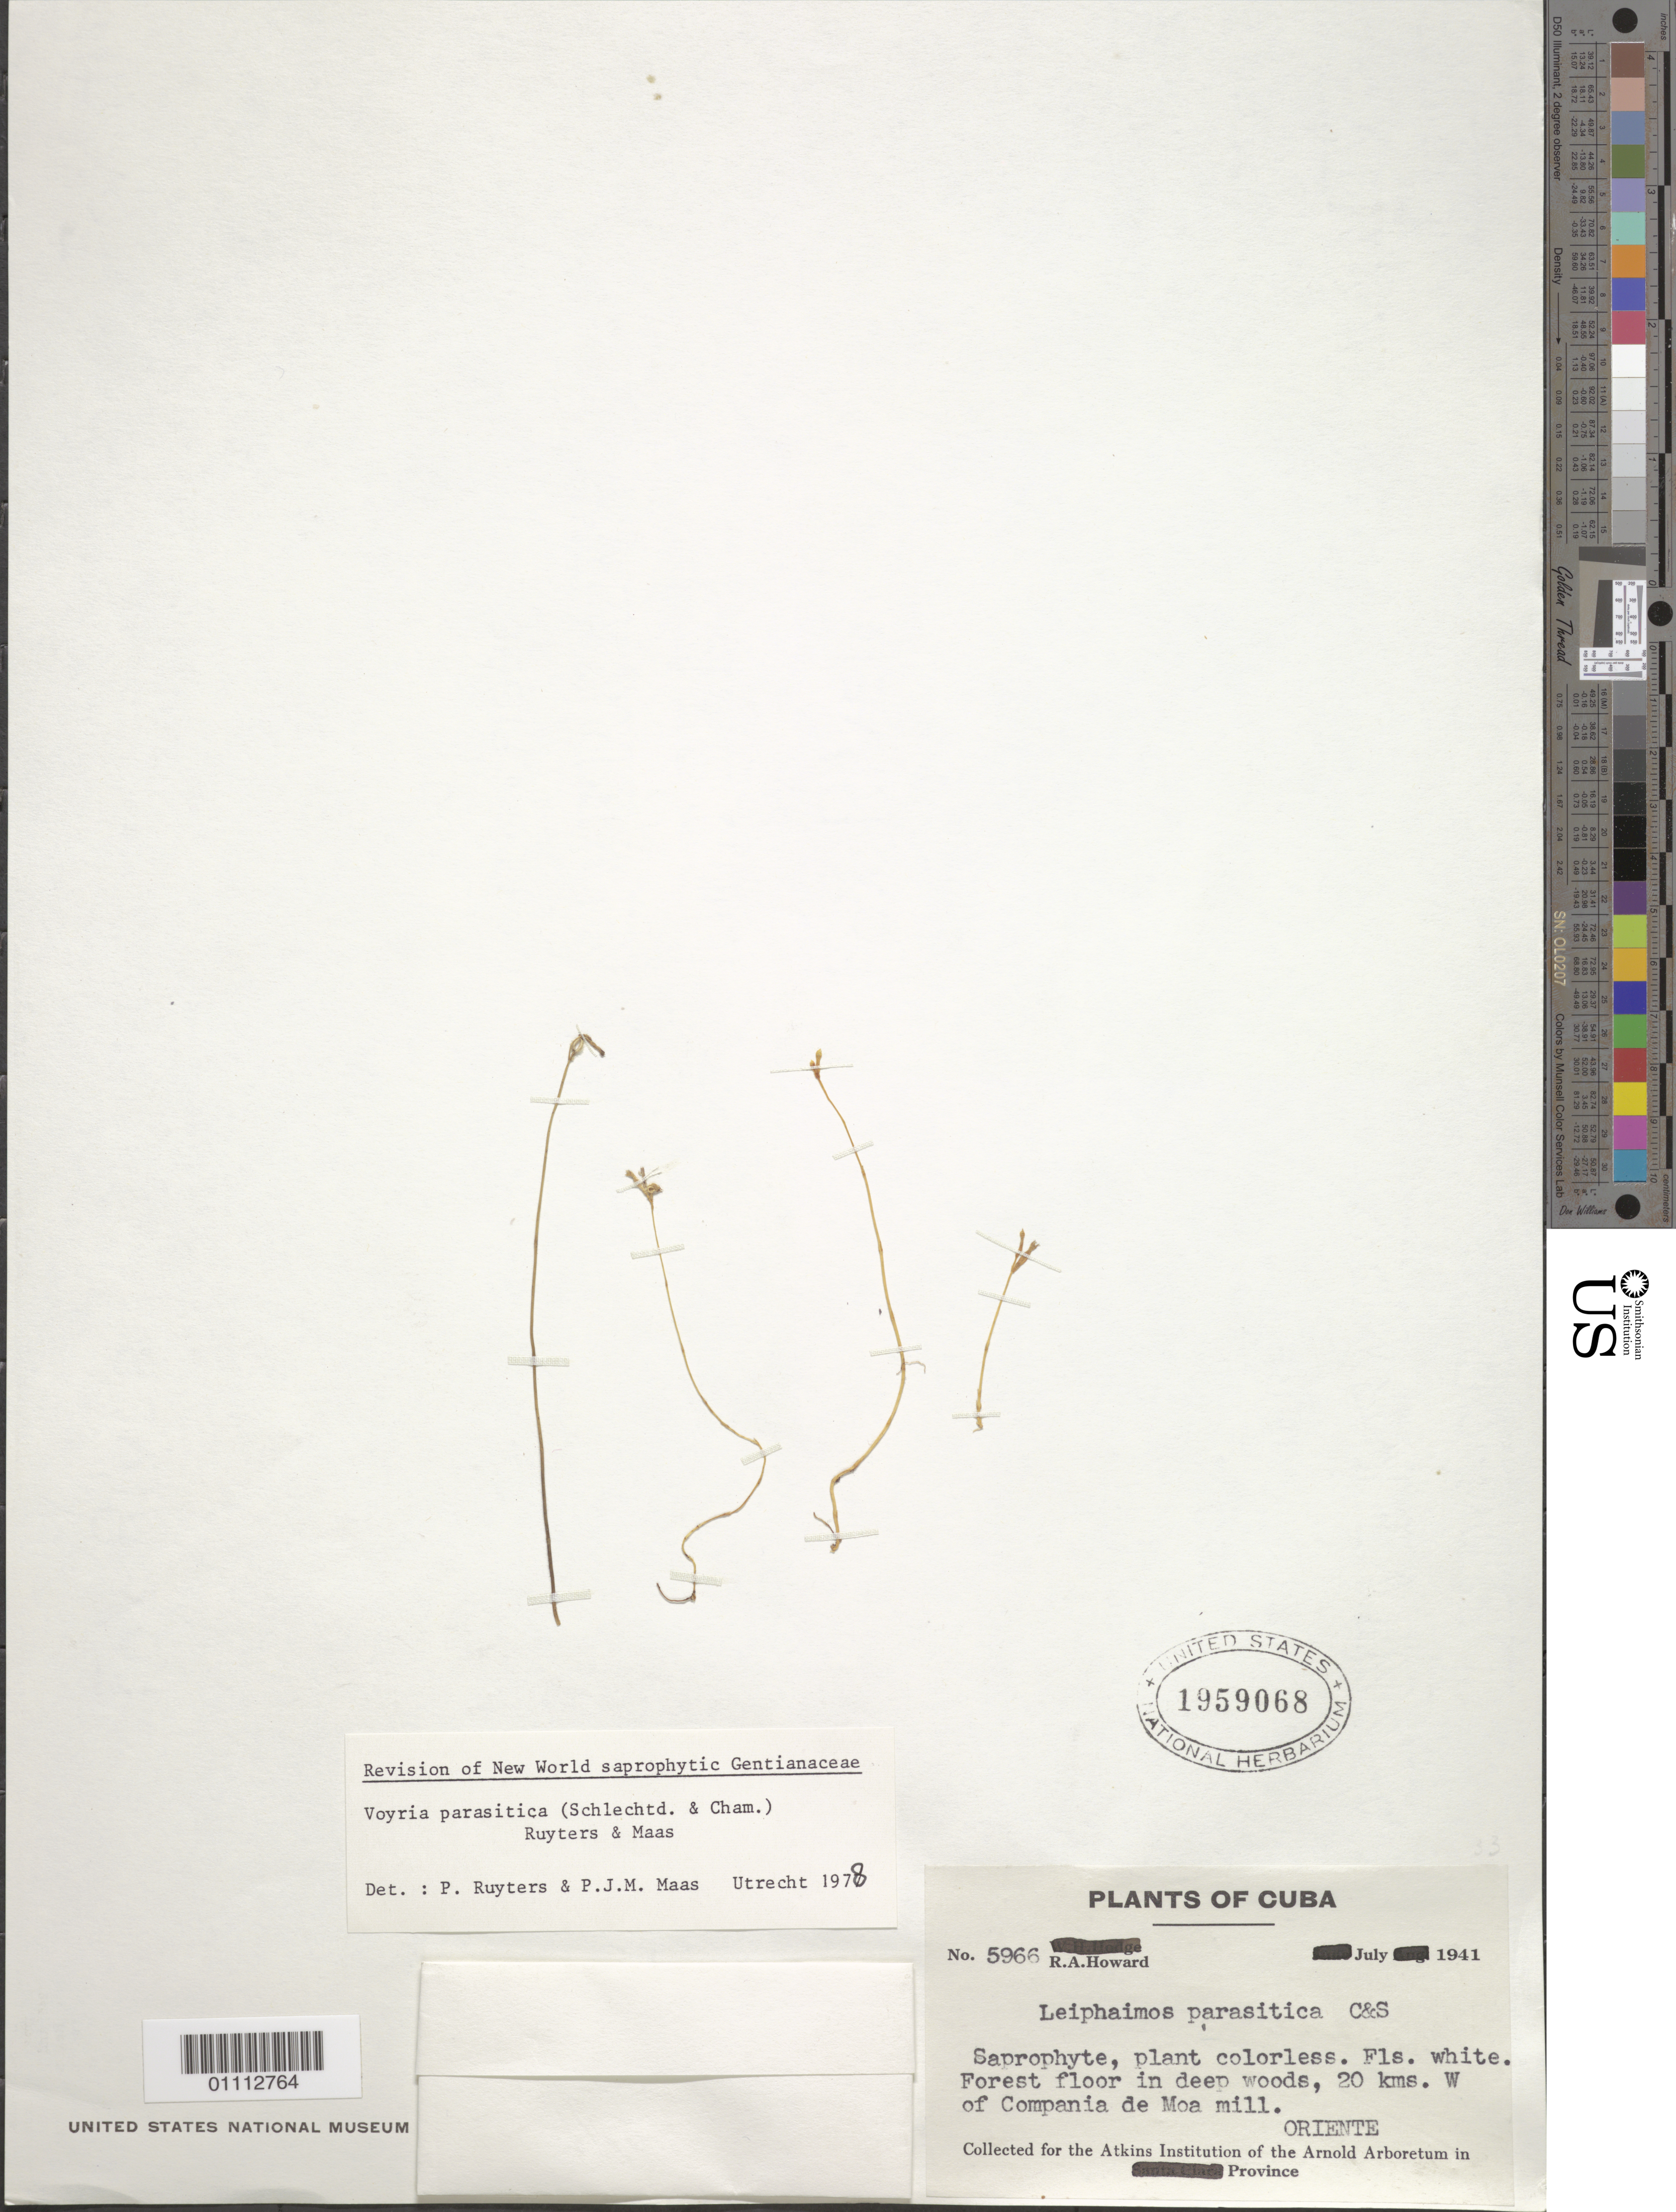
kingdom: Plantae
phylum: Tracheophyta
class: Magnoliopsida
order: Gentianales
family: Gentianaceae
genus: Voyria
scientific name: Voyria parasitica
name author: (Schltdl. & Cham.) Ruyters & Maas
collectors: R. A. Howard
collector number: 5966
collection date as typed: Jul 1941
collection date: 1941-07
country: Cuba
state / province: Holguín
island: Cuba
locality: Forest floor in deep woods, 20kms W of Compania de Moa mill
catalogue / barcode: US 1959068